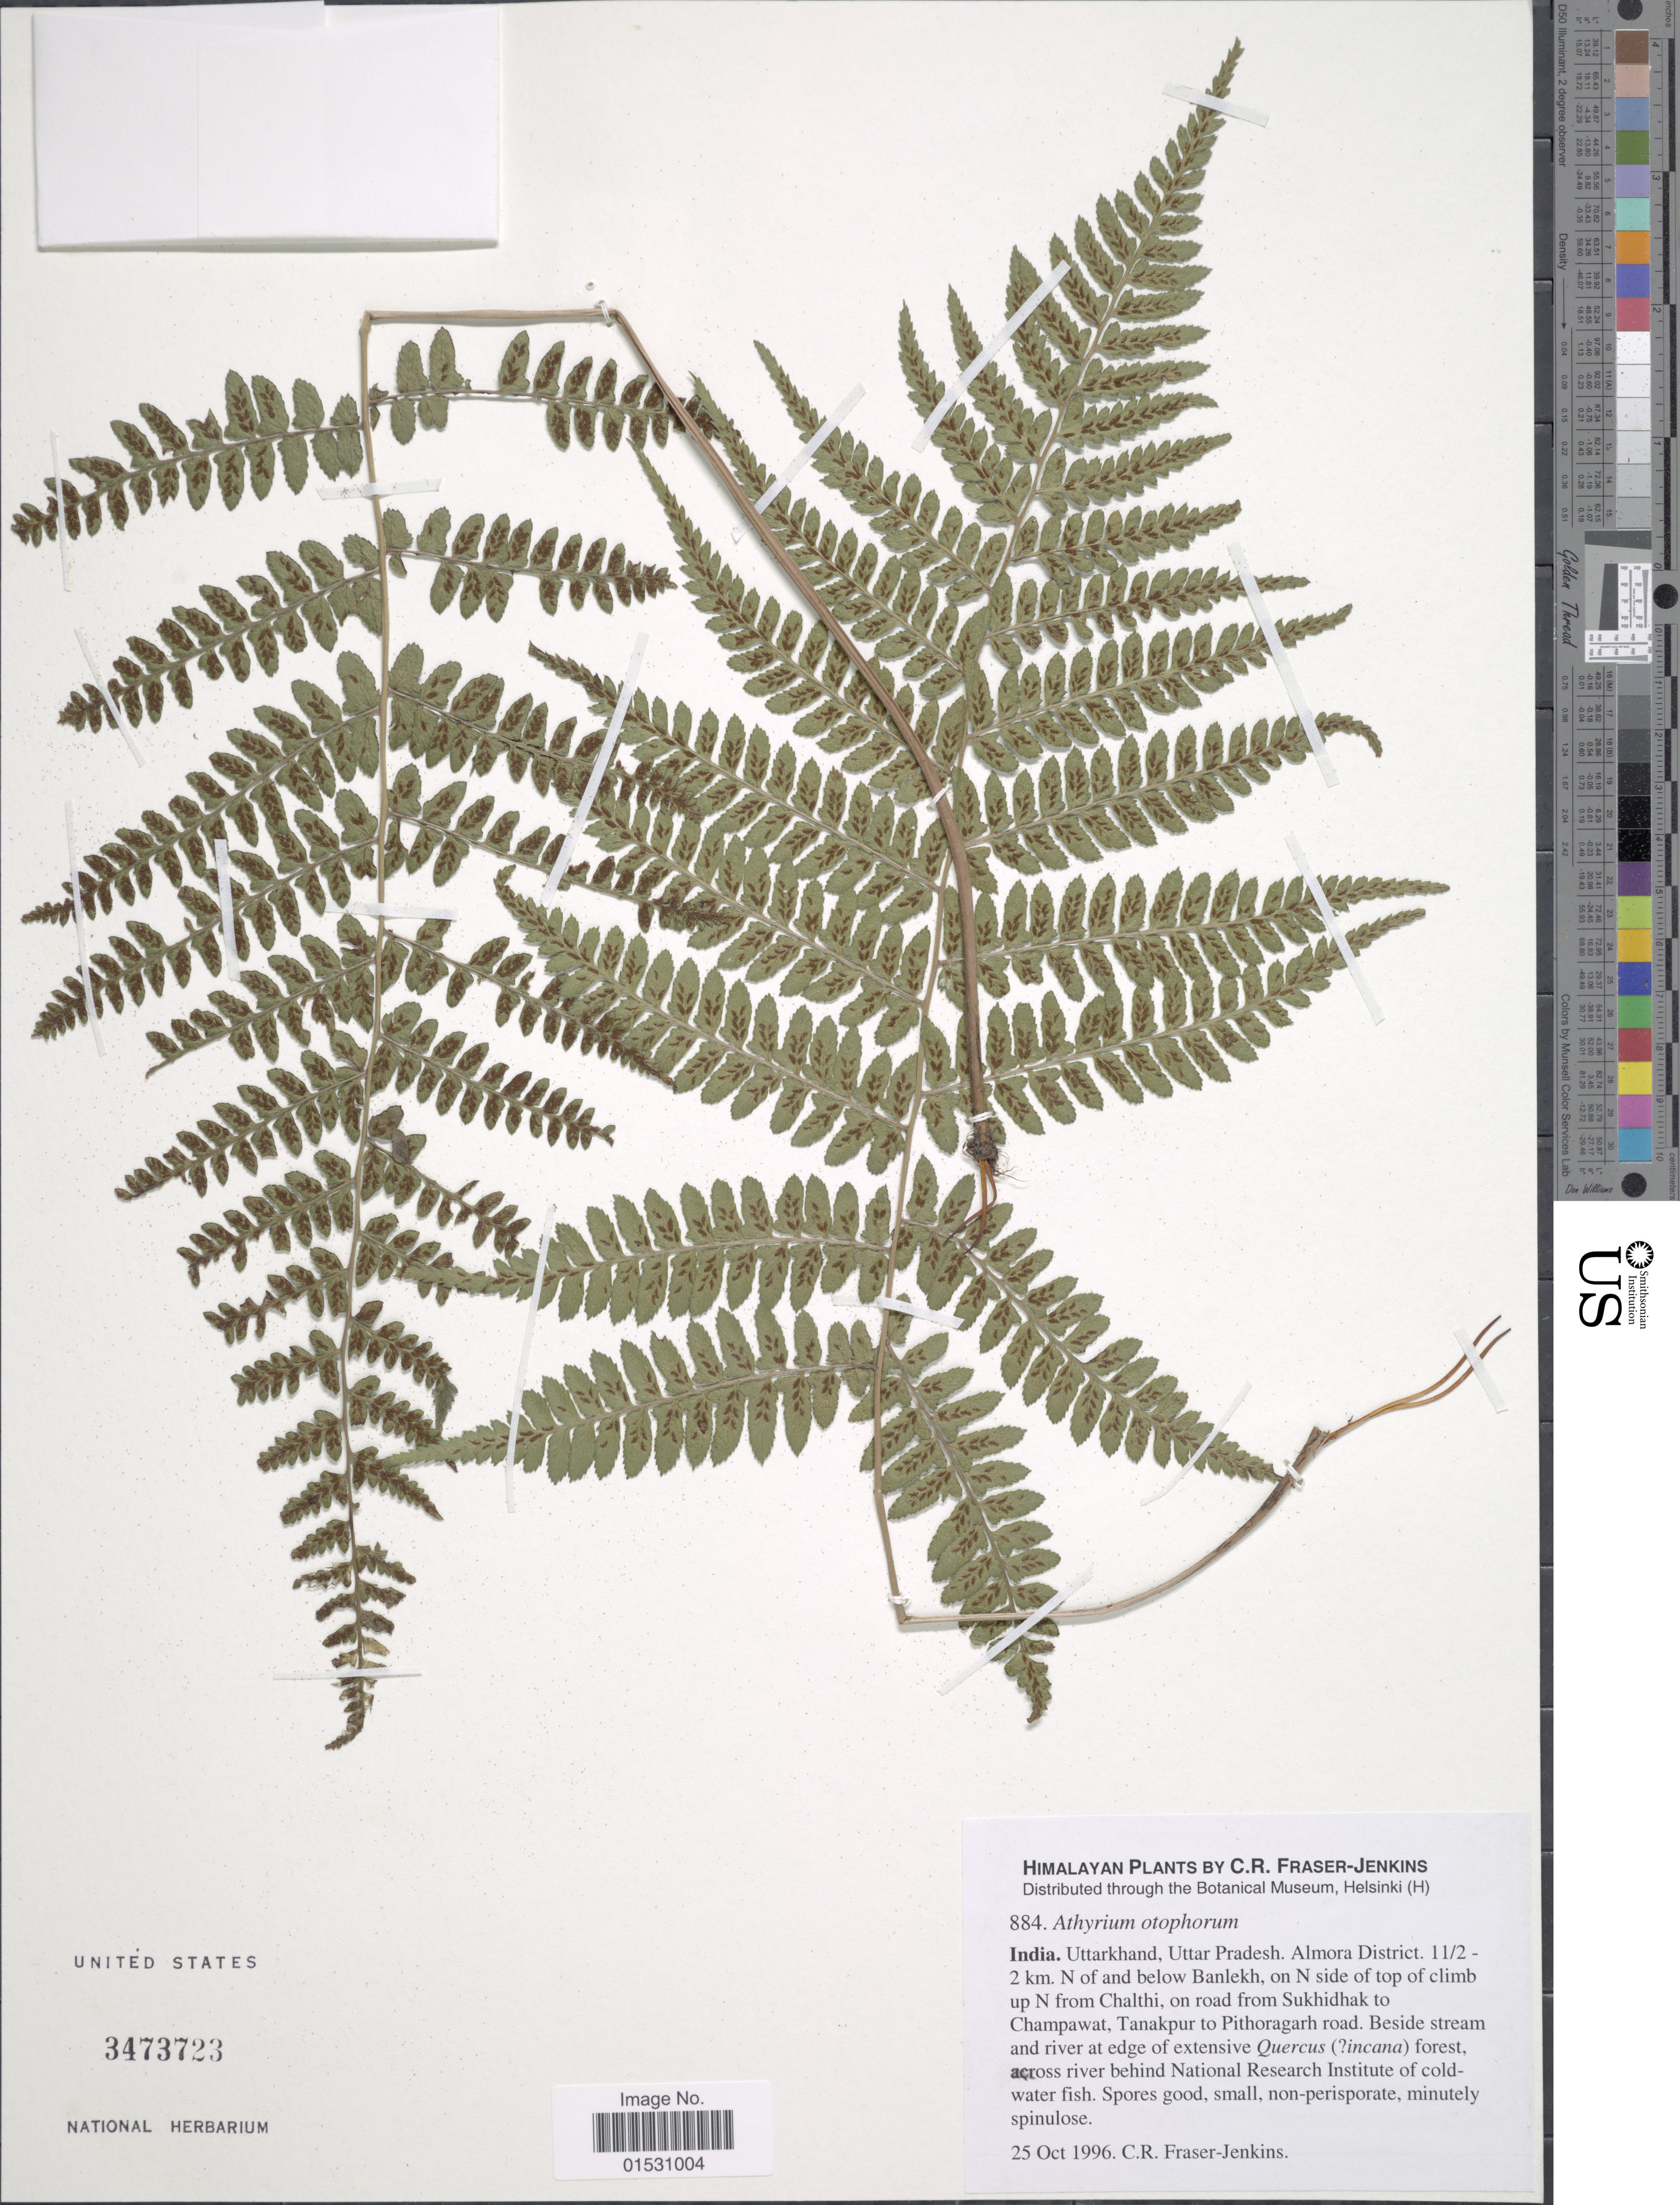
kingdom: Plantae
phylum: Tracheophyta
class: Polypodiopsida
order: Polypodiales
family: Athyriaceae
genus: Athyrium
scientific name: Athyrium otophorum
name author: (Miq.) Koidz.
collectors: C. R. Fraser-Jenkins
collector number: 884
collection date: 1996-10-25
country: India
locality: Himalayan. Uttarkhand. Uttar Pradesh. Almora District. 1 1/2-2 km. N of and below Banlekh, on N side of top of climb up N from Chalthi, on road from Sukhidhak to Champawat, Tanakpur to Pithoragarh road. Beside stream and river at edge of extensive forest, across river behind National Research Institute of cold-water fish.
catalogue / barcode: US 3473723